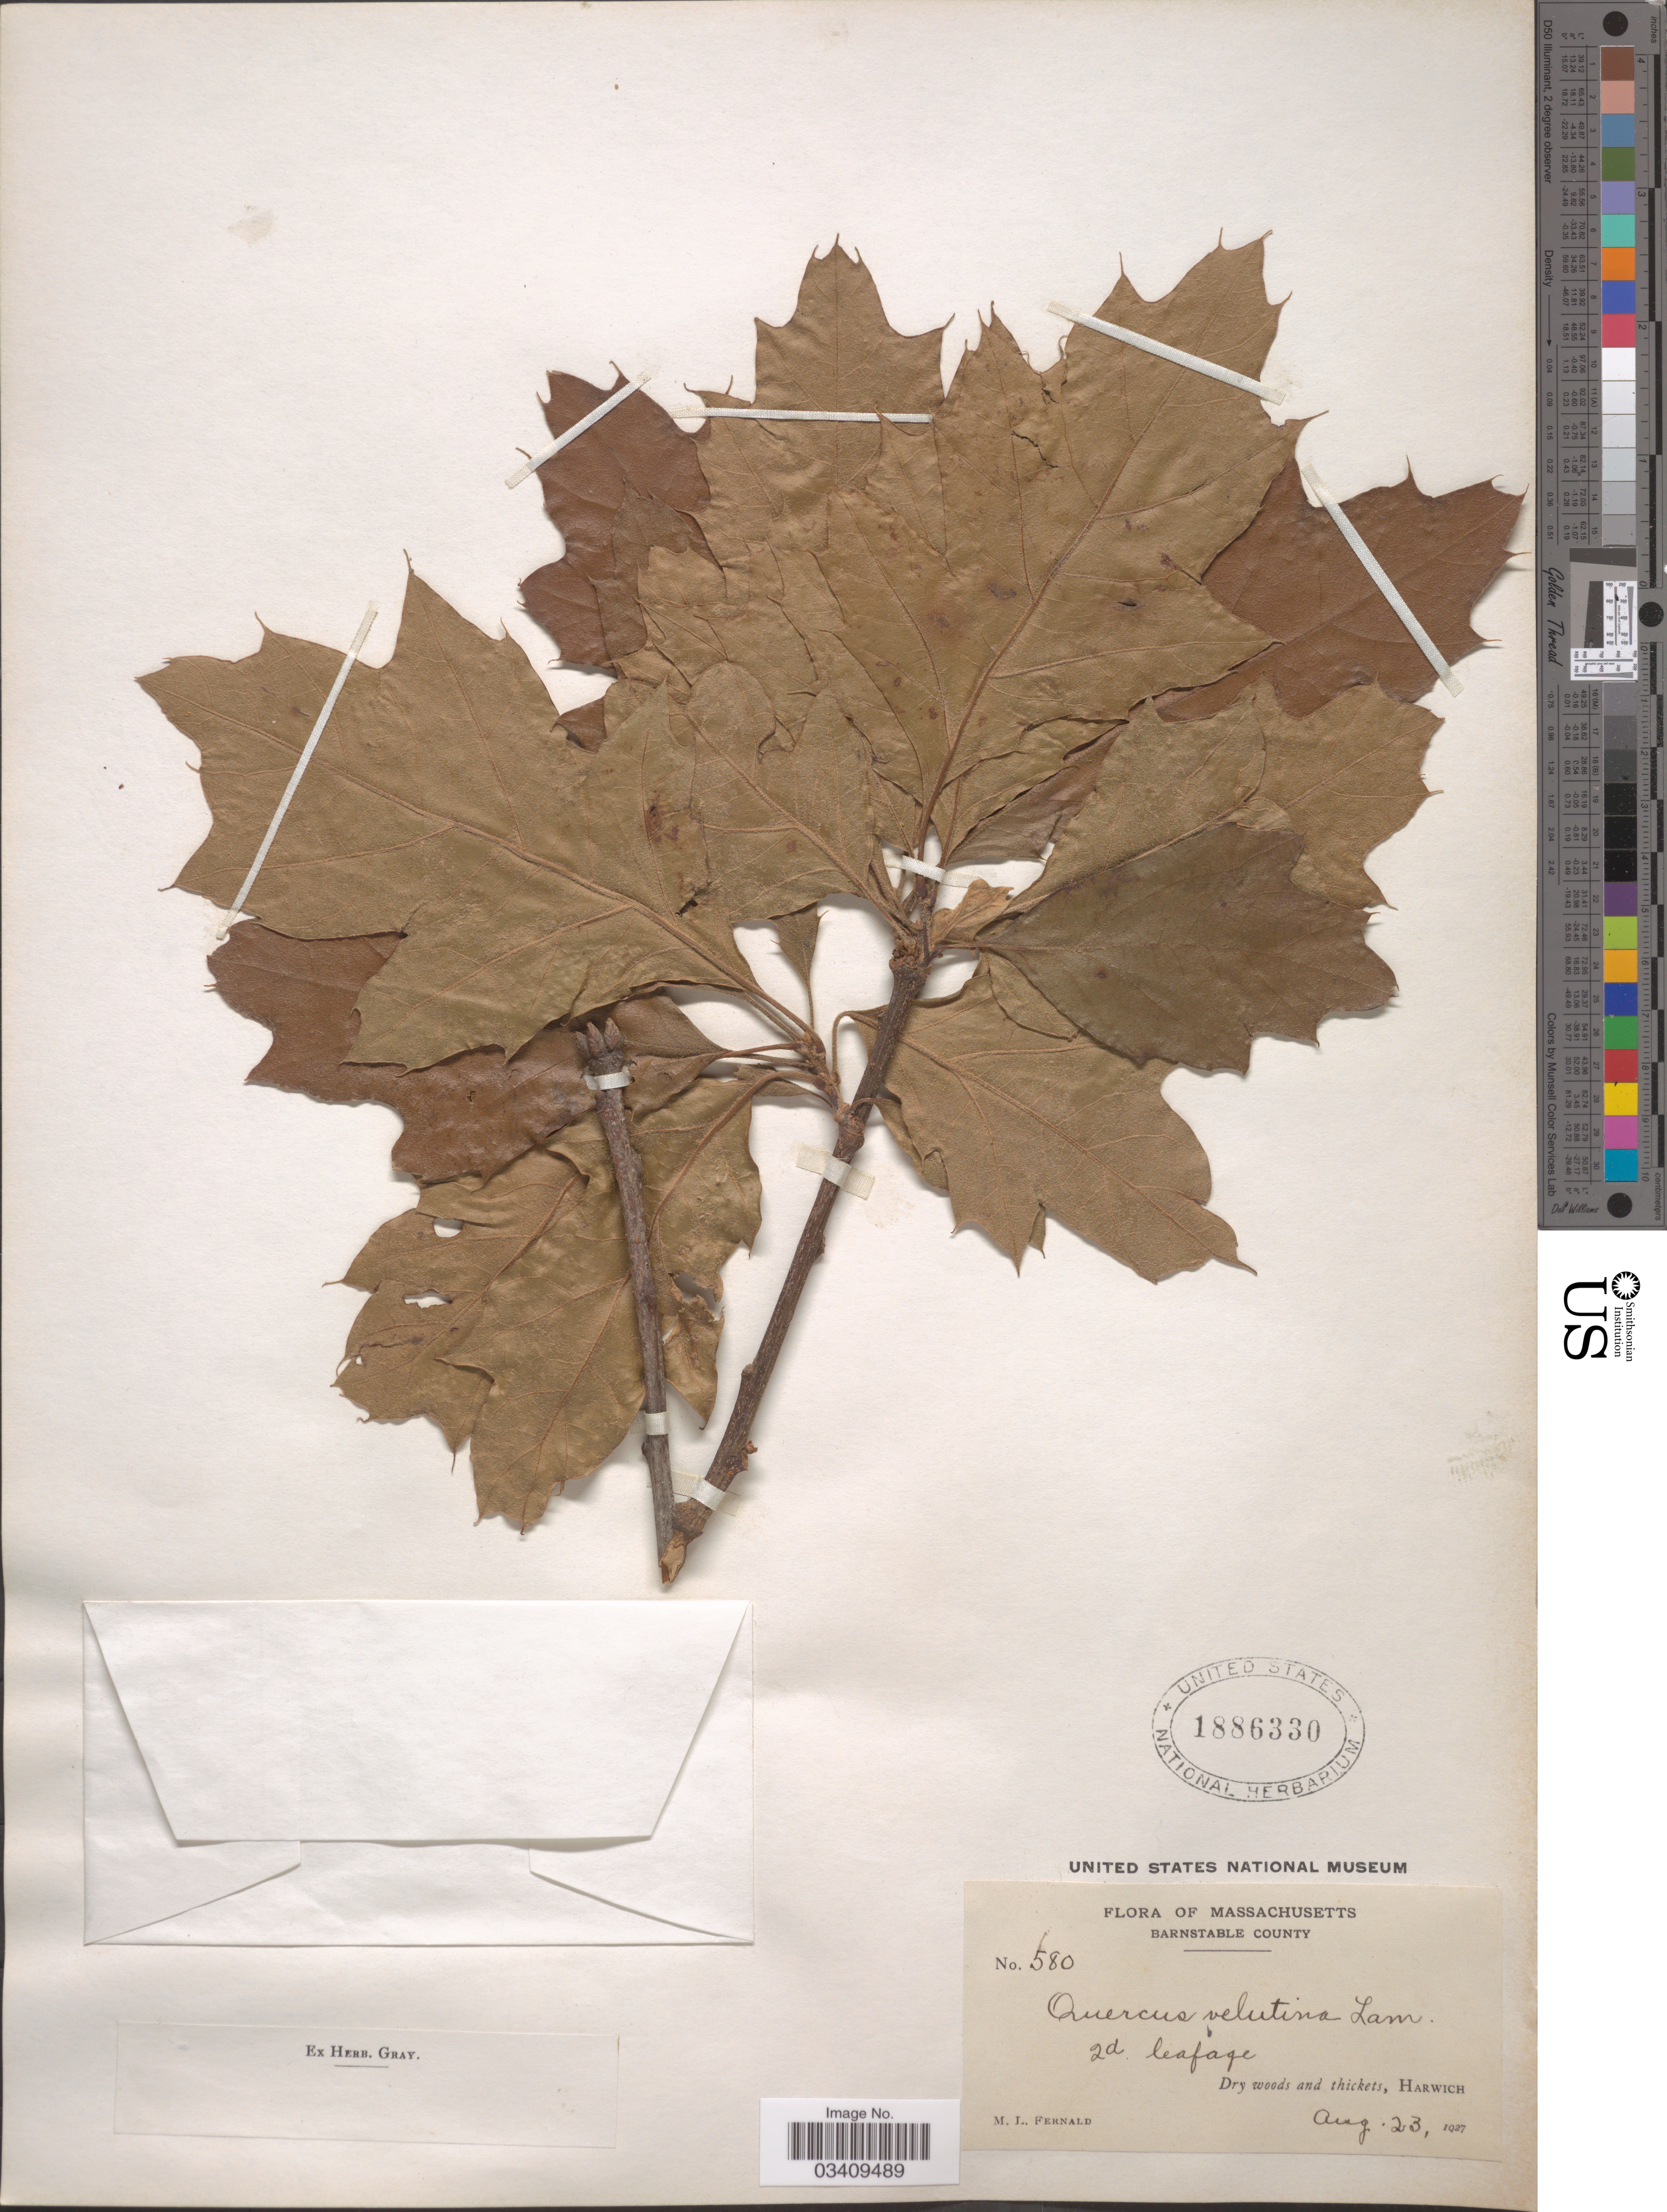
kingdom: Plantae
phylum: Tracheophyta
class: Magnoliopsida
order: Fagales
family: Fagaceae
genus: Quercus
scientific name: Quercus velutina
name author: Lam.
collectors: M. L. Fernald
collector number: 580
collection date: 1927-08-23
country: United States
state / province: Massachusetts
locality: Barnstable County. Harwich.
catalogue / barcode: US 1886330